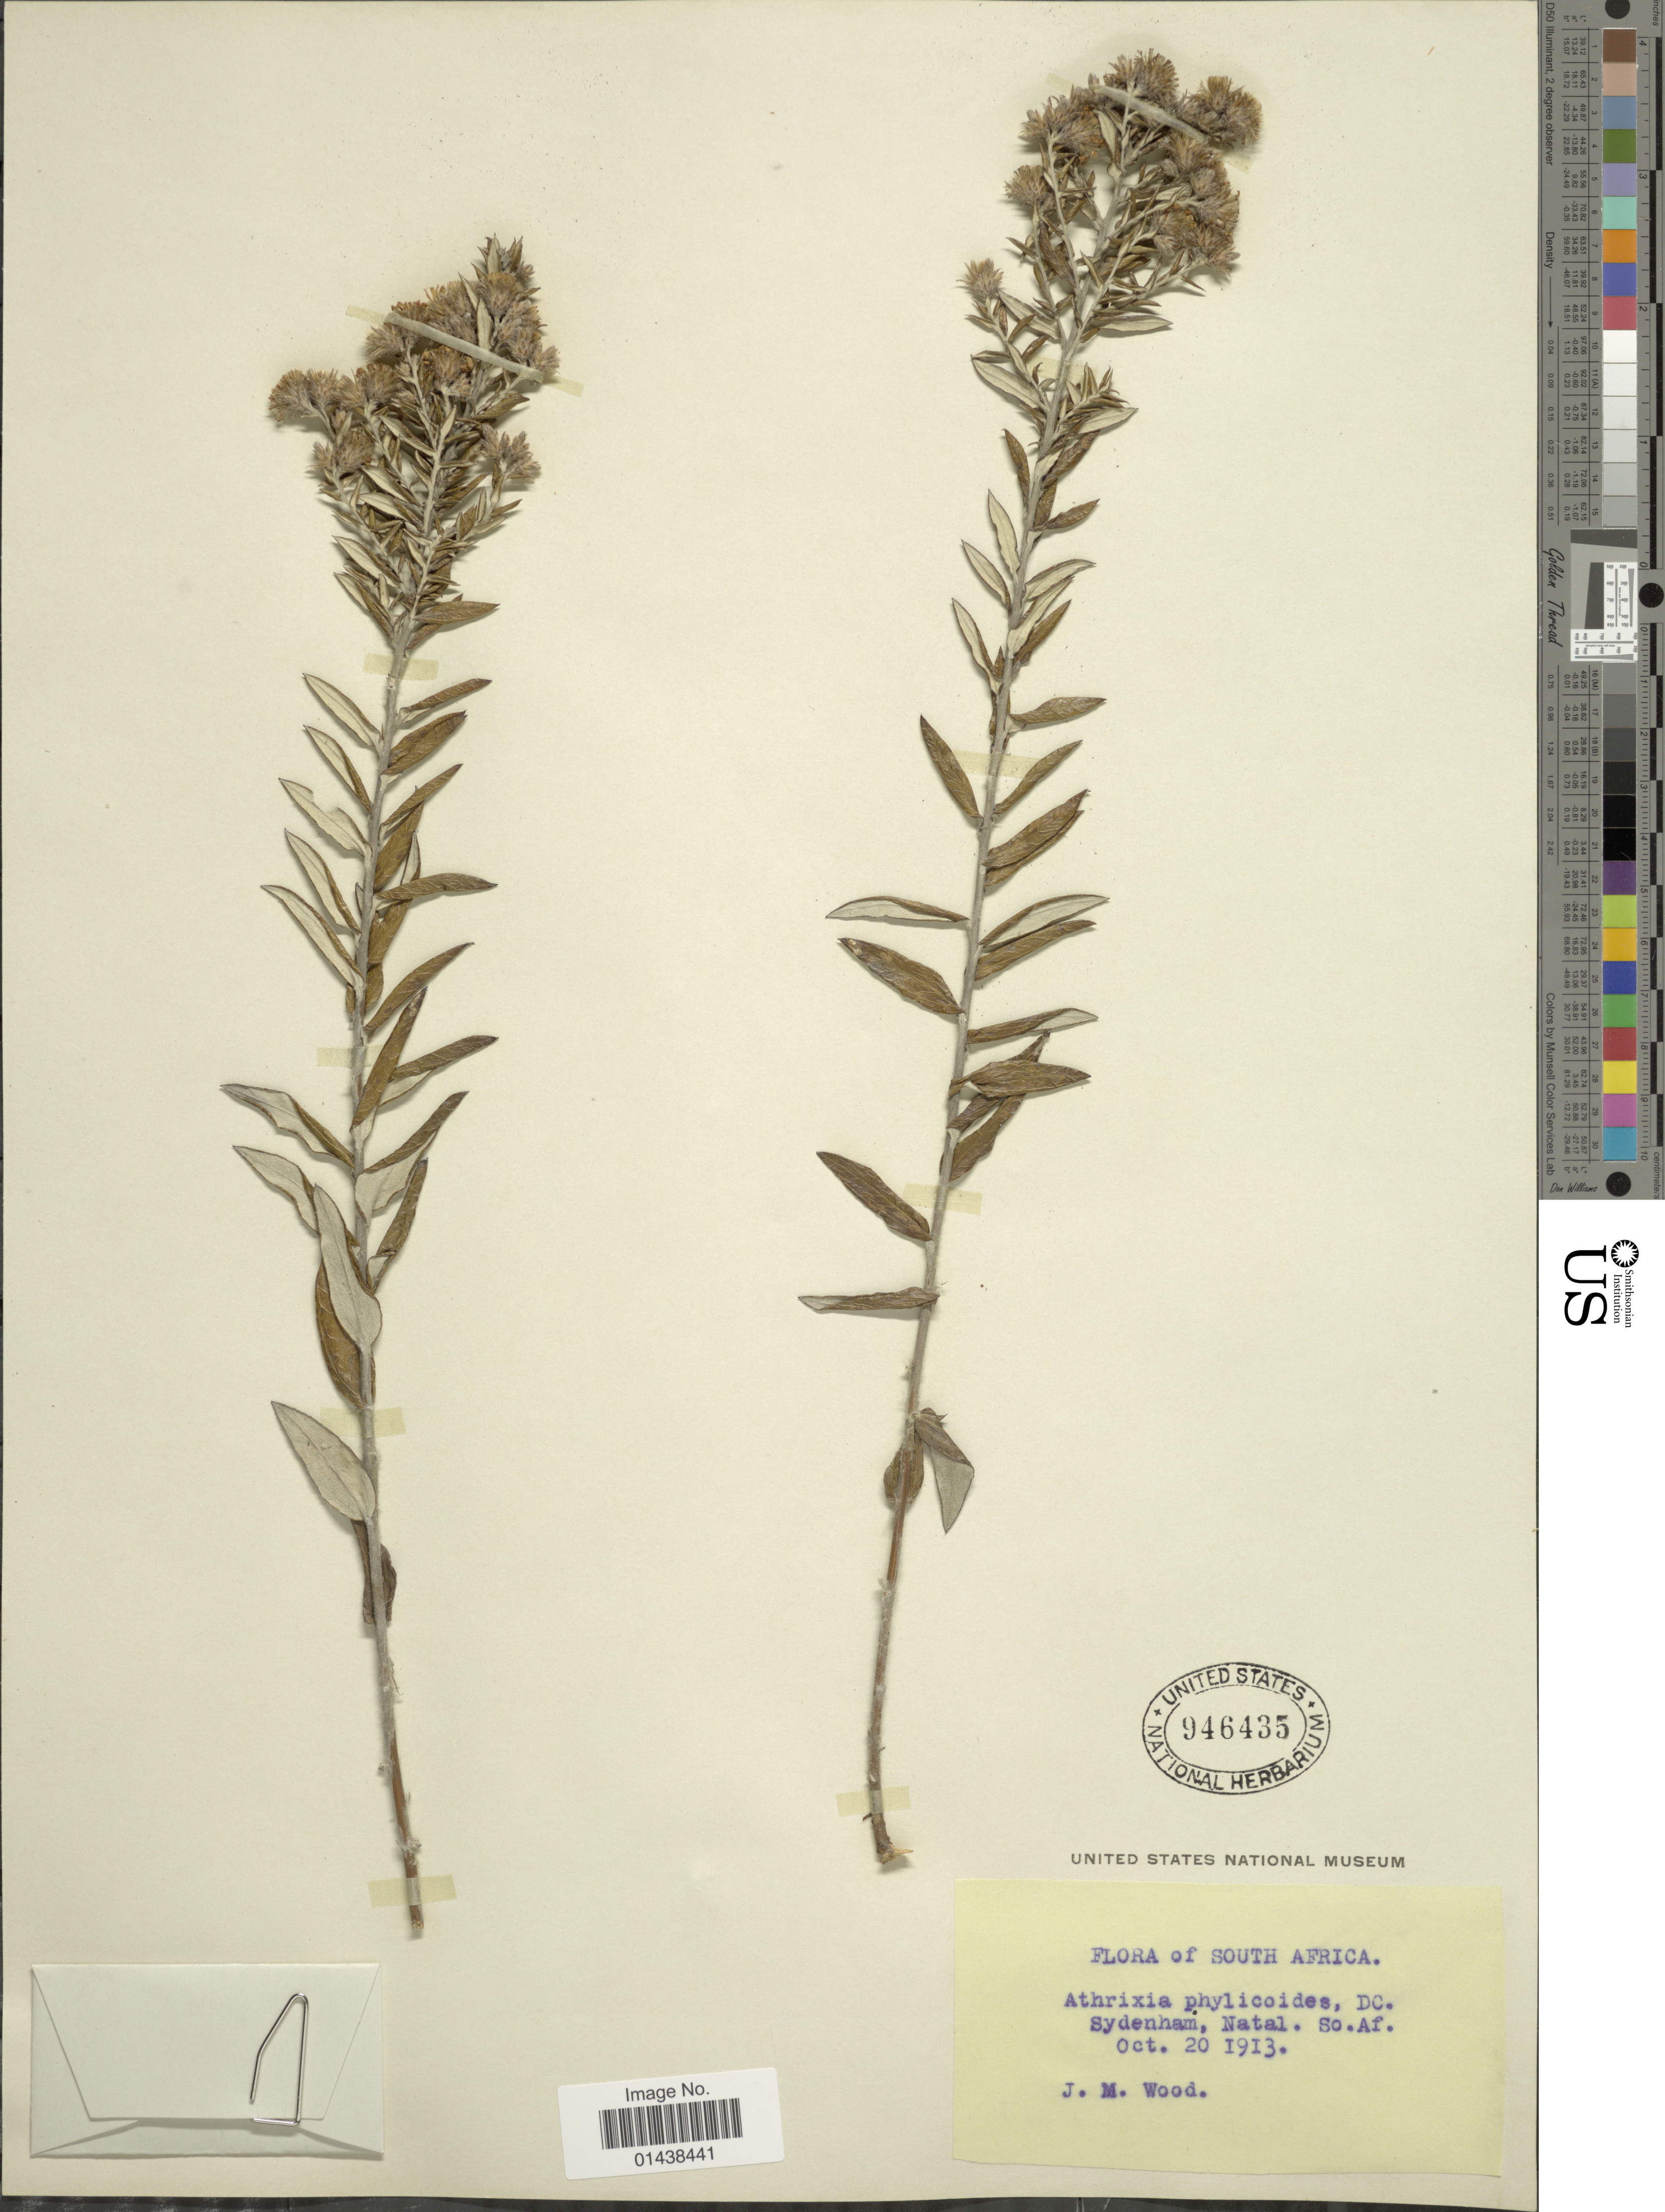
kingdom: Plantae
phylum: Tracheophyta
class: Magnoliopsida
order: Asterales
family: Asteraceae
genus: Athrixia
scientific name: Athrixia phylicoides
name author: DC.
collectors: J. M. Wood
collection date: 1913-10-20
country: South Africa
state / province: KwaZulu-Natal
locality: Sydenham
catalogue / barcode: US 946435